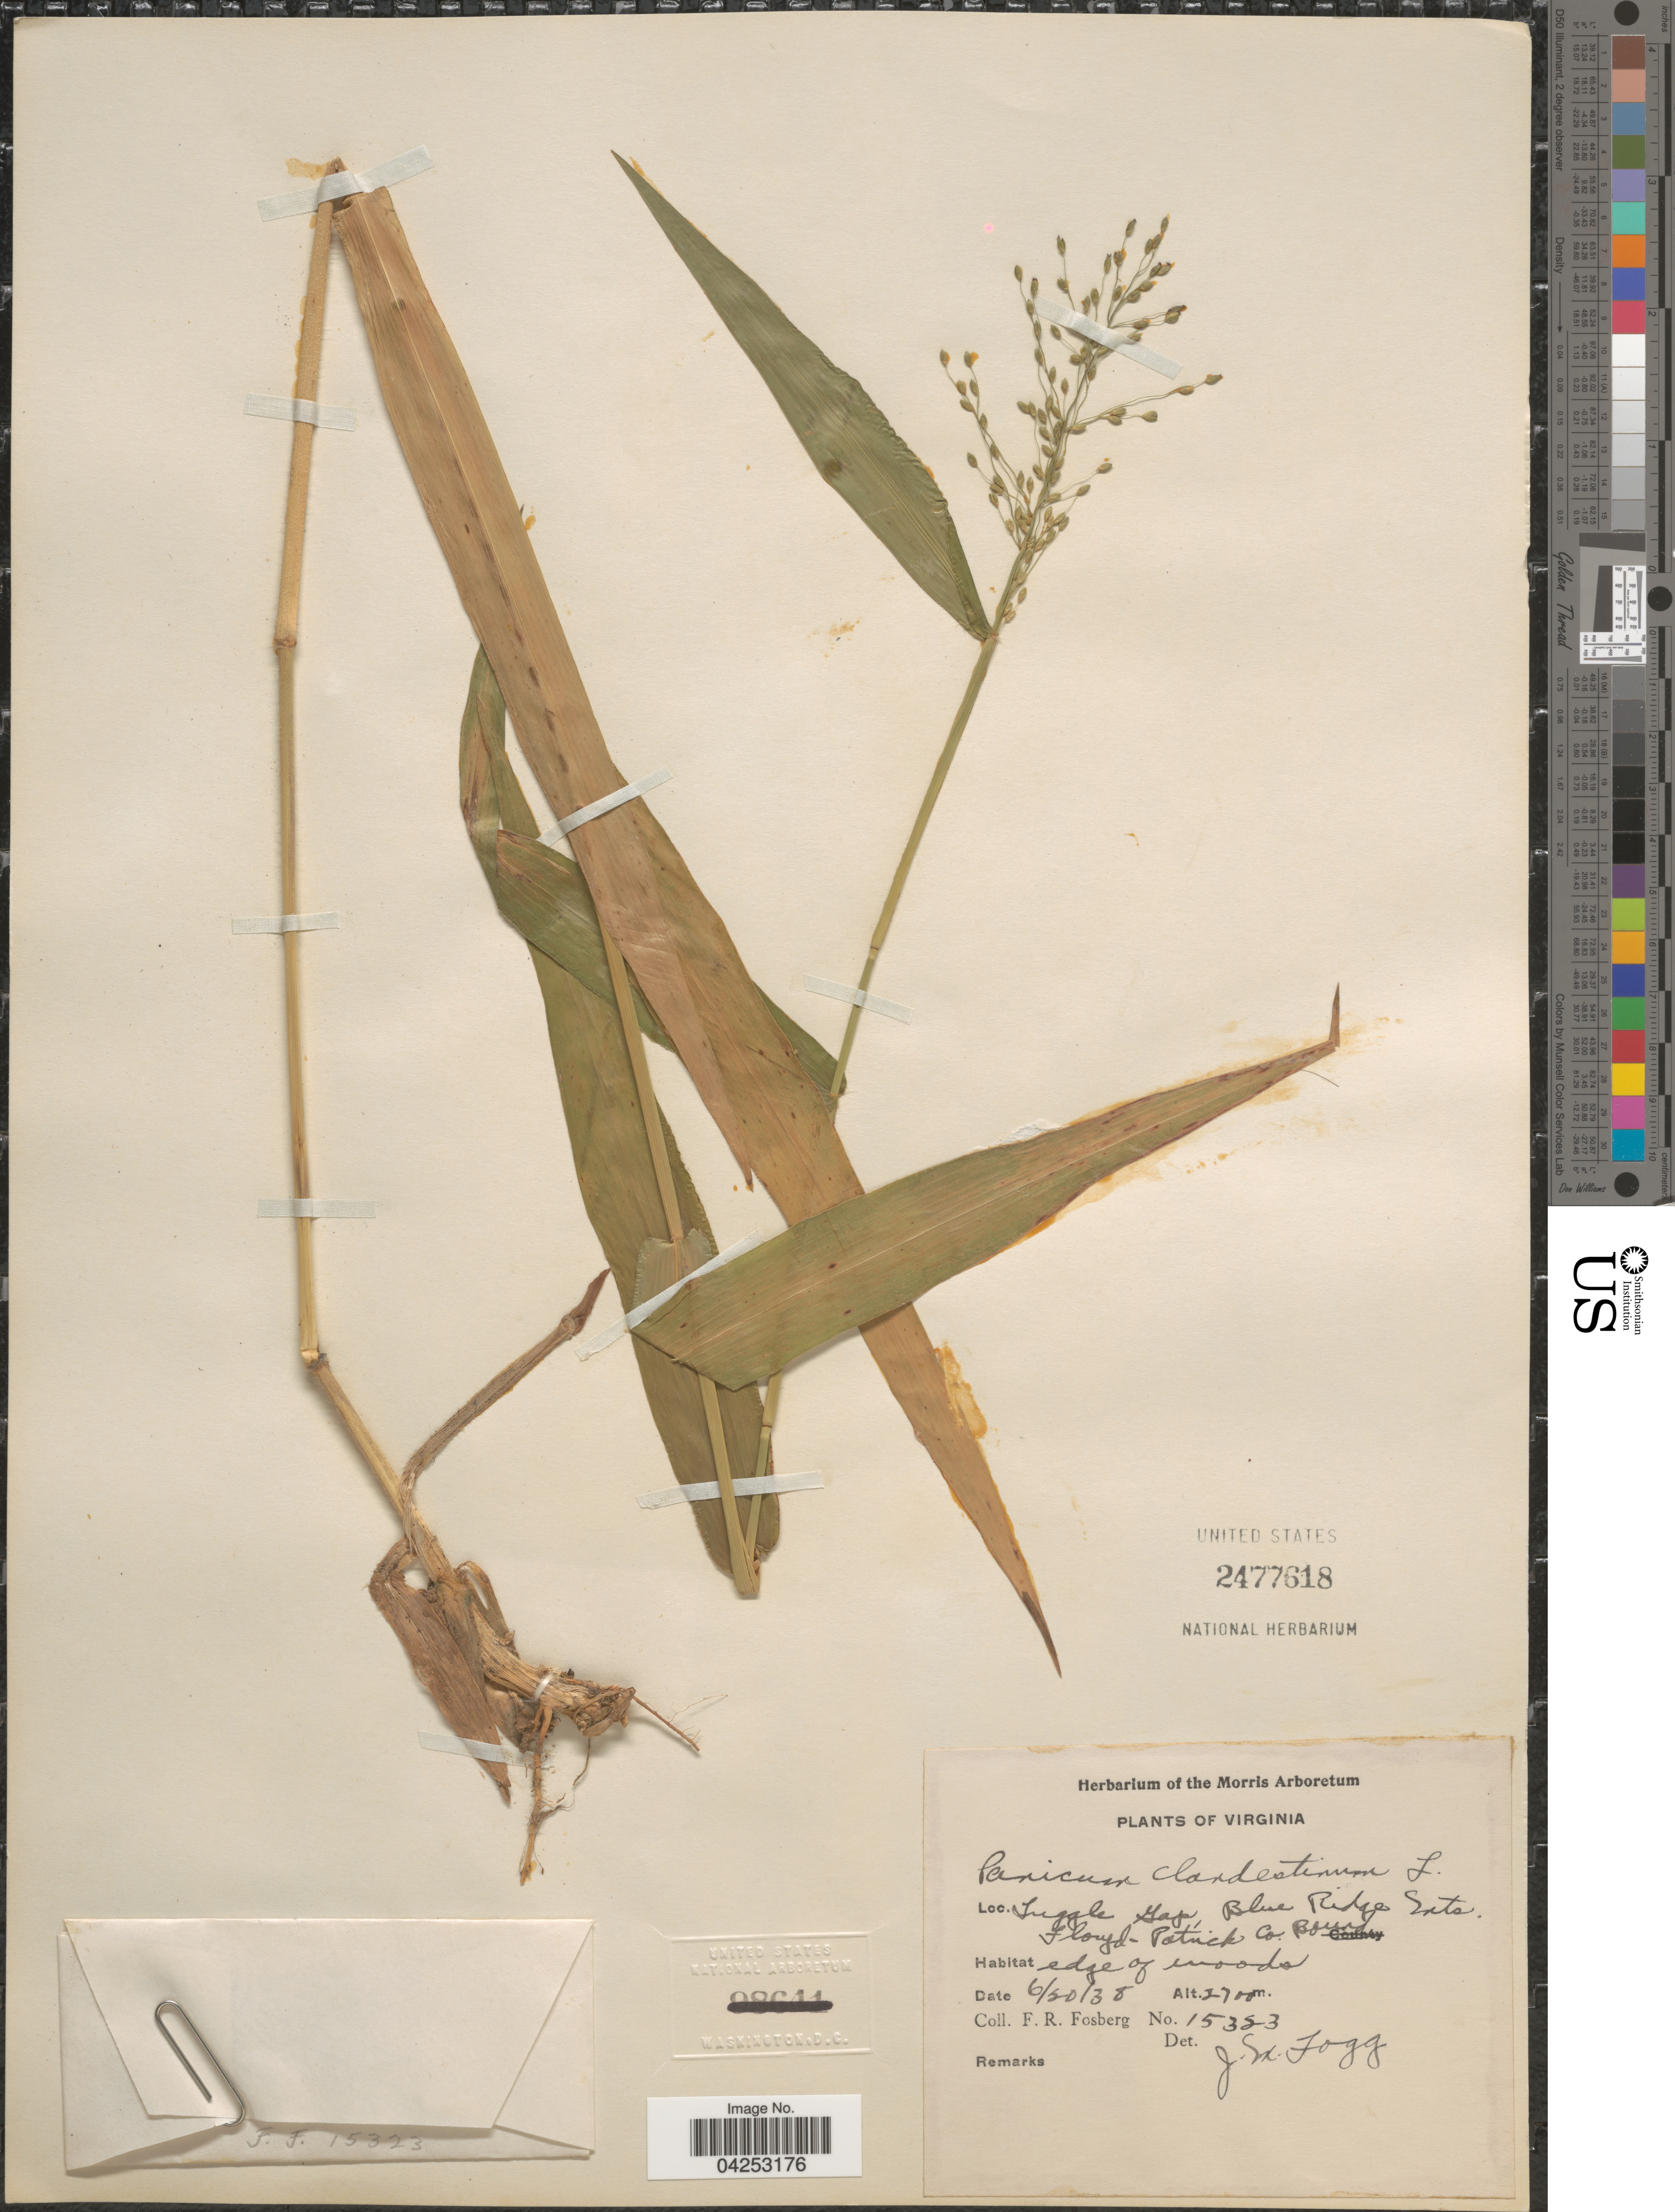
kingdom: Plantae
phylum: Tracheophyta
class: Liliopsida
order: Poales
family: Poaceae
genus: Dichanthelium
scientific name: Dichanthelium clandestinum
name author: (L.) Gould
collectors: F. R. Fosberg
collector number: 15323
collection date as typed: Transcribed d/m/y: 20/6/38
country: United States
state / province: Virginia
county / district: Floyd / Patrick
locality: Juggle Gap, Blue Ridge Mts. Floyd-Patrick Co. Bound.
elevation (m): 2700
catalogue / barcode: US 2477618